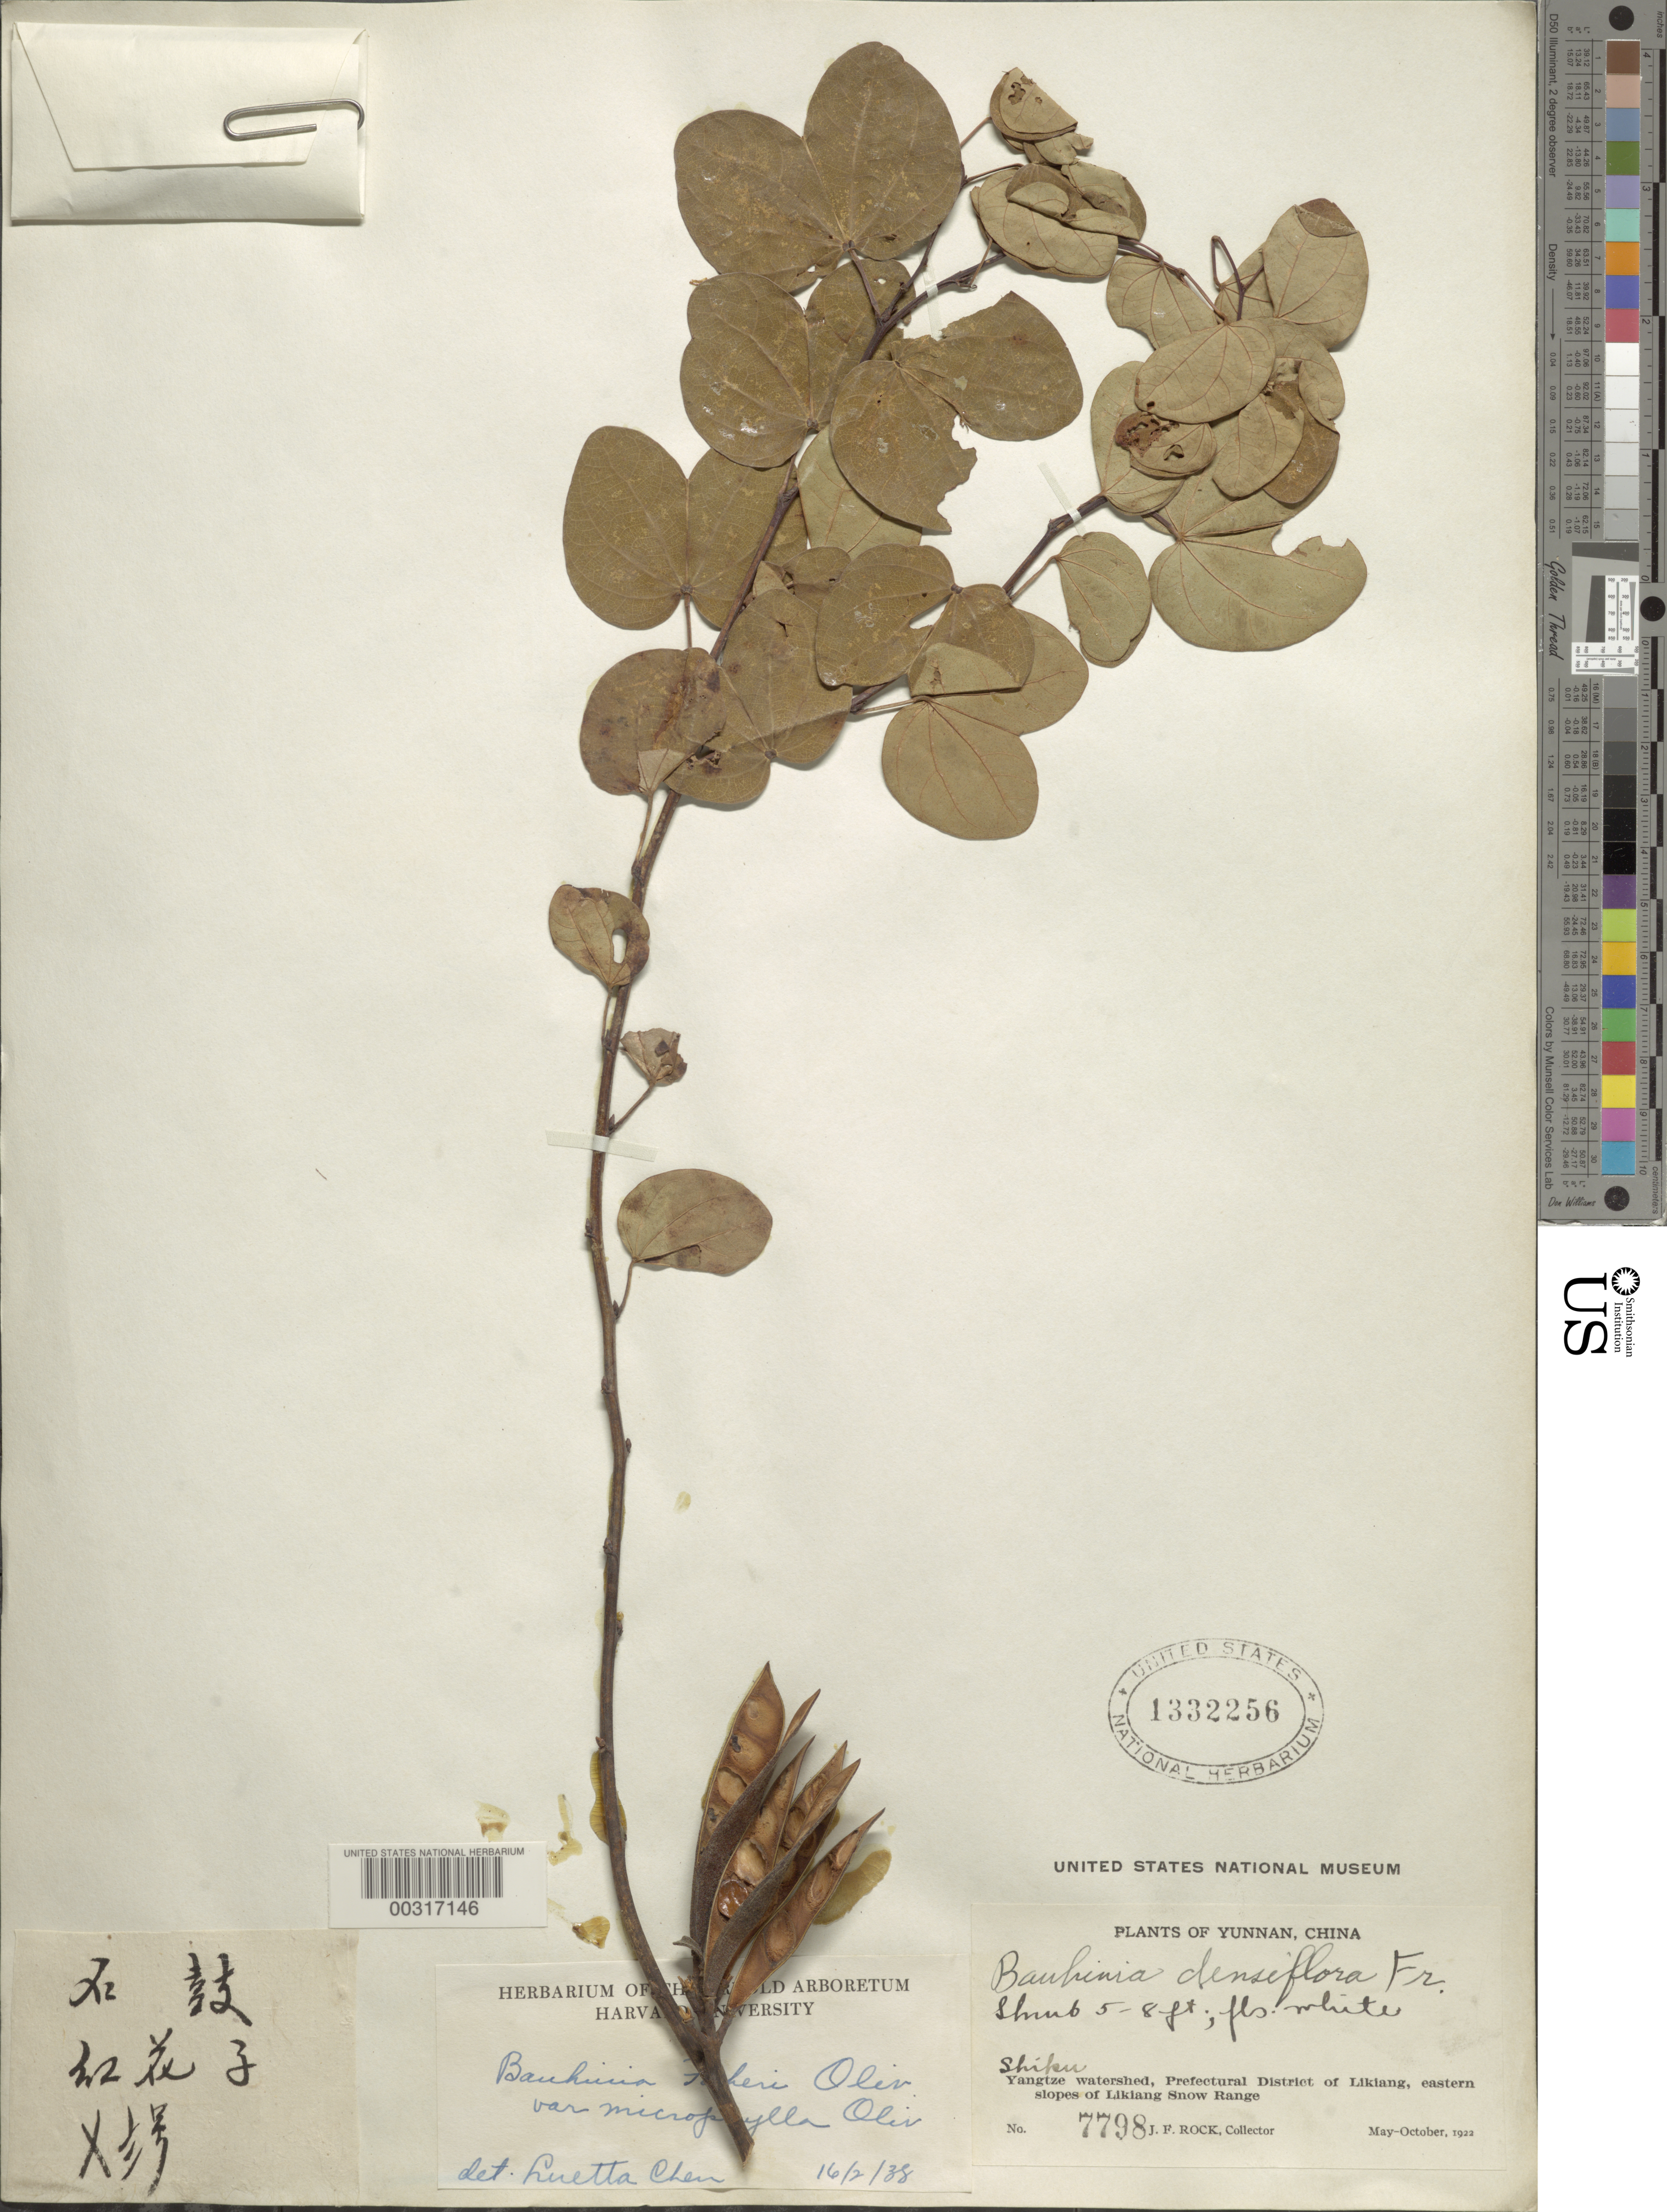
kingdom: Plantae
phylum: Tracheophyta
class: Magnoliopsida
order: Fabales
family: Fabaceae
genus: Bauhinia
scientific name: Bauhinia brachycarpa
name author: Wall. ex Benth.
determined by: U.S. National Herbarium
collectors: J. F. Rock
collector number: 7798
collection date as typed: May 1922 to -- Oct 1922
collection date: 1922-05/1922-10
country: China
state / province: Yunnan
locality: Shipu; yangtze watershed, prefectural dist. of Likiang, e slopes of Likiang snow range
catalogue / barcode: US 1332256